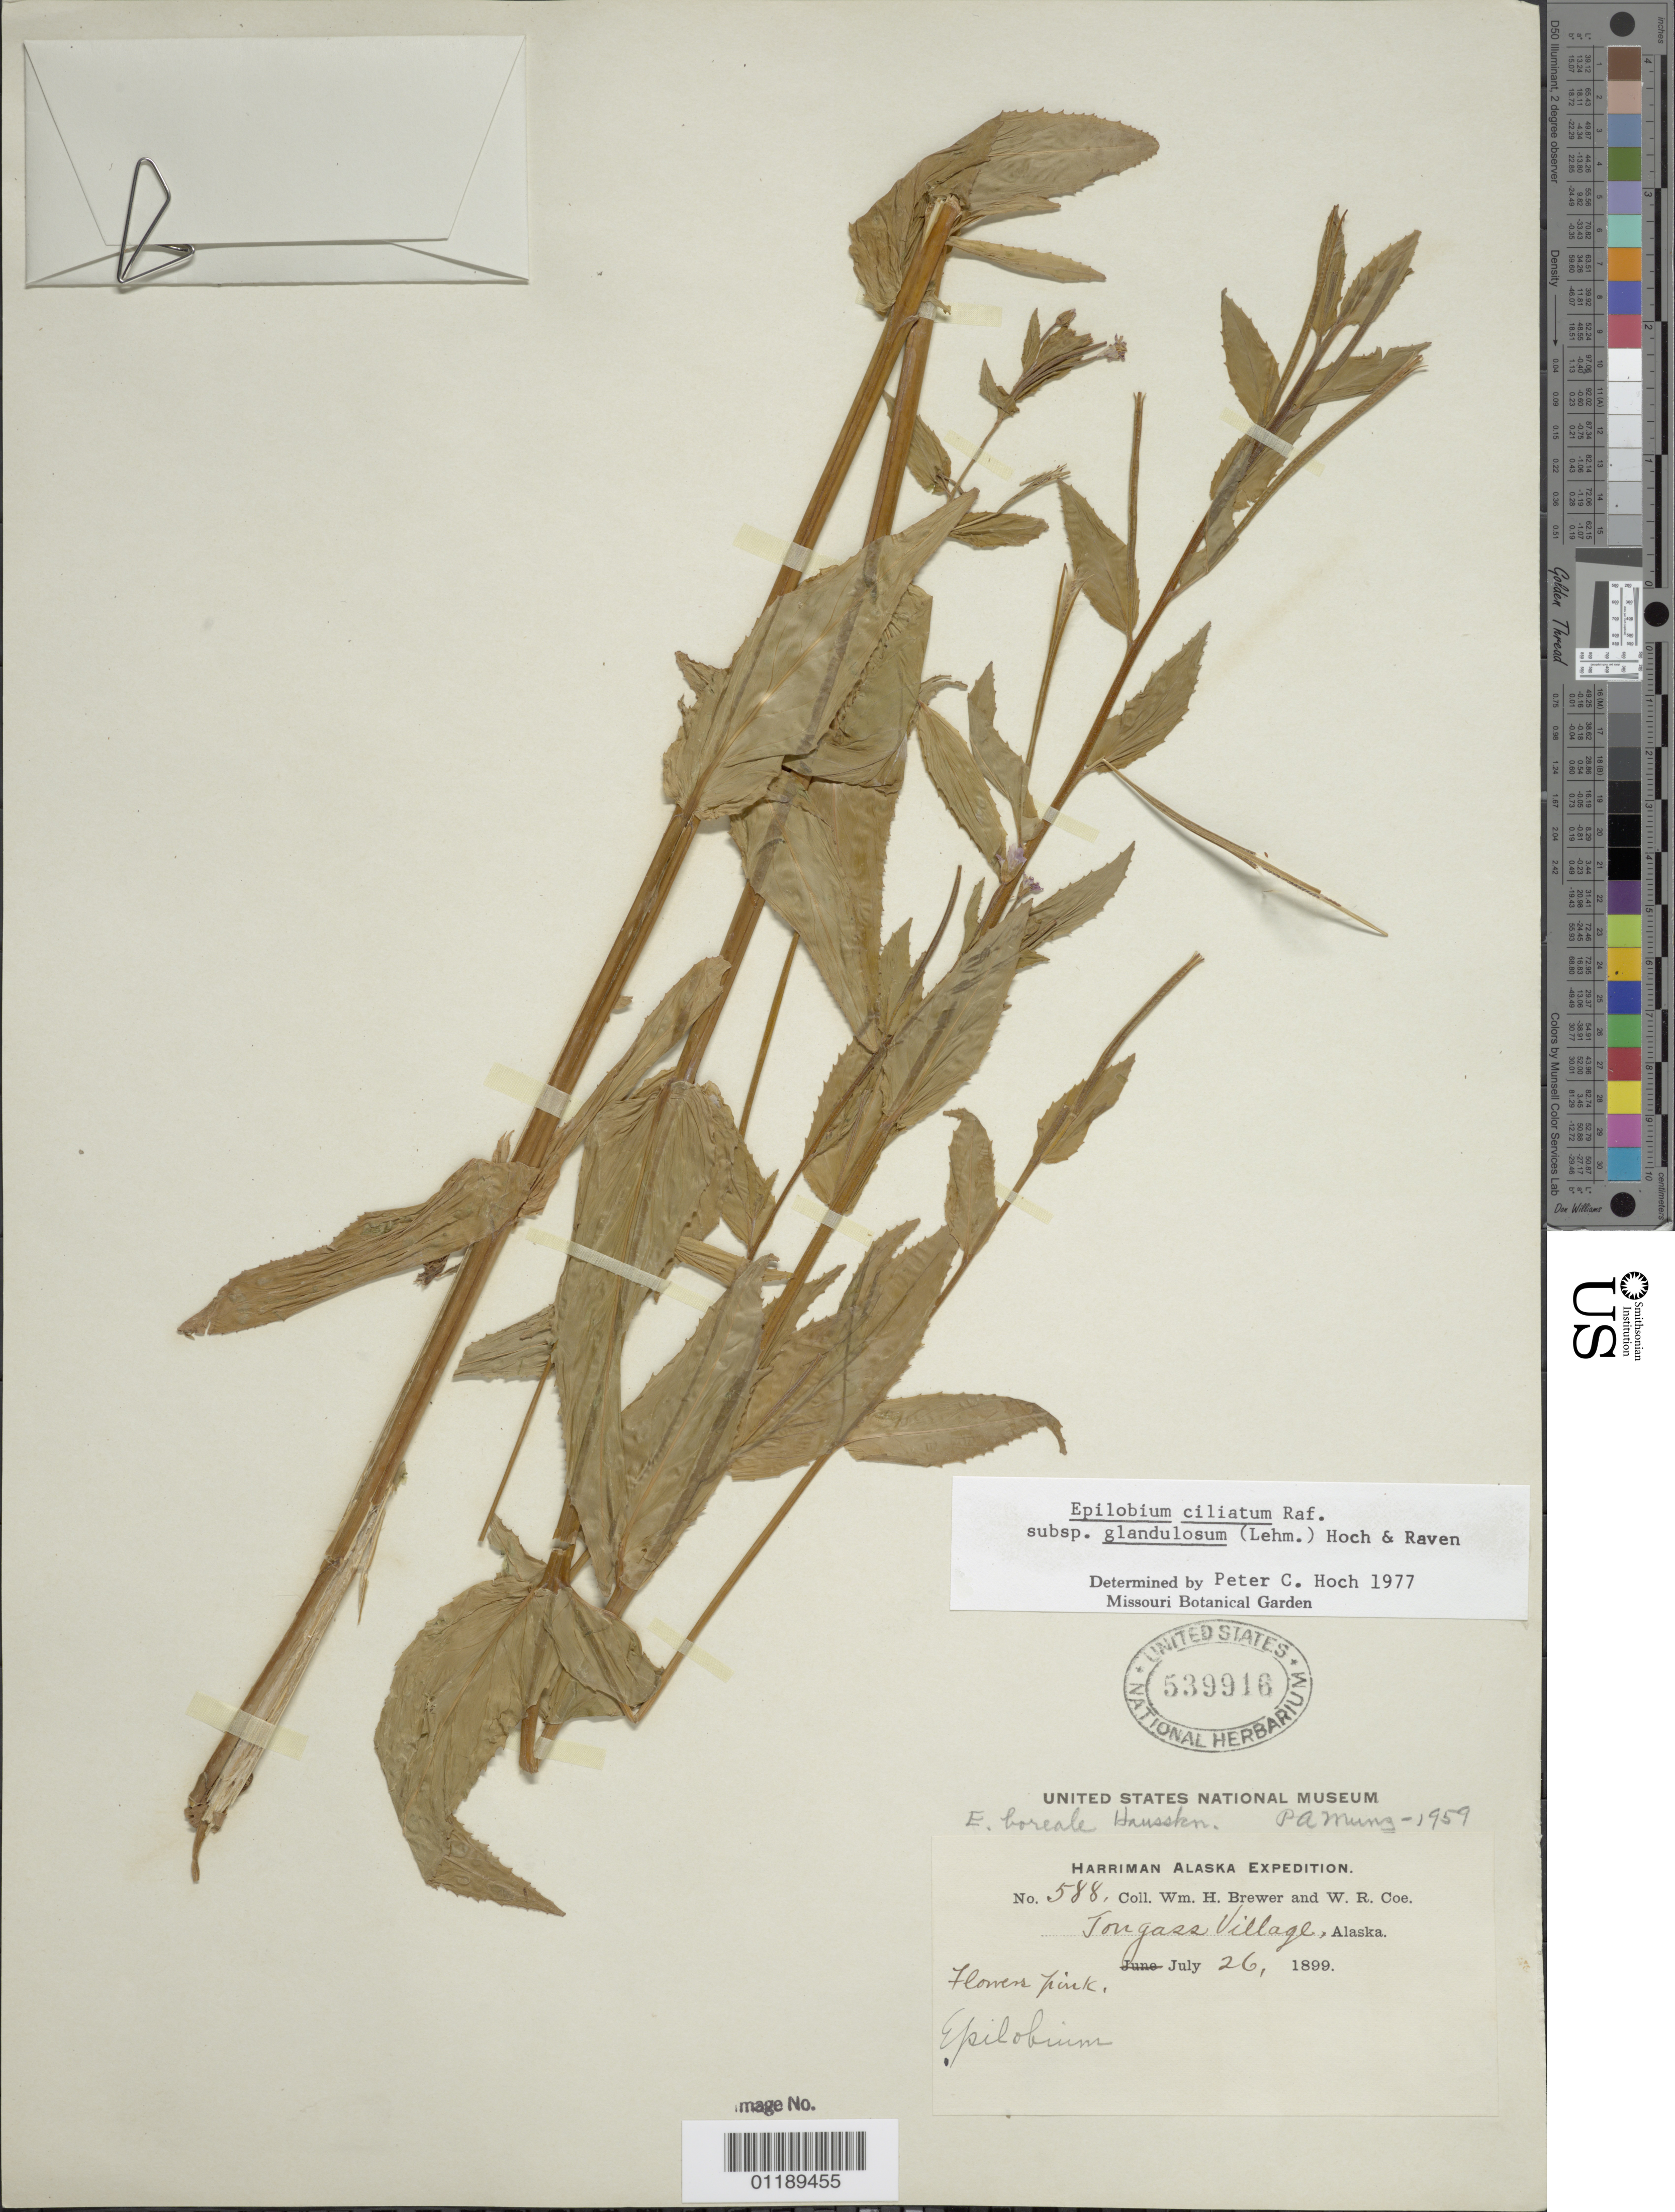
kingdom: Plantae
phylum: Tracheophyta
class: Magnoliopsida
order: Myrtales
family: Onagraceae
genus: Epilobium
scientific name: Epilobium ciliatum subsp. glandulosum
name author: (Lehm.) Hoch & P.H. Raven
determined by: Hoch, P. C.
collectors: W. H. Brewer & W. Coe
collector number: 588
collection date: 1899-07-26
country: United States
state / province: Alaska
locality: Tongass Village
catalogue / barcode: US 539916